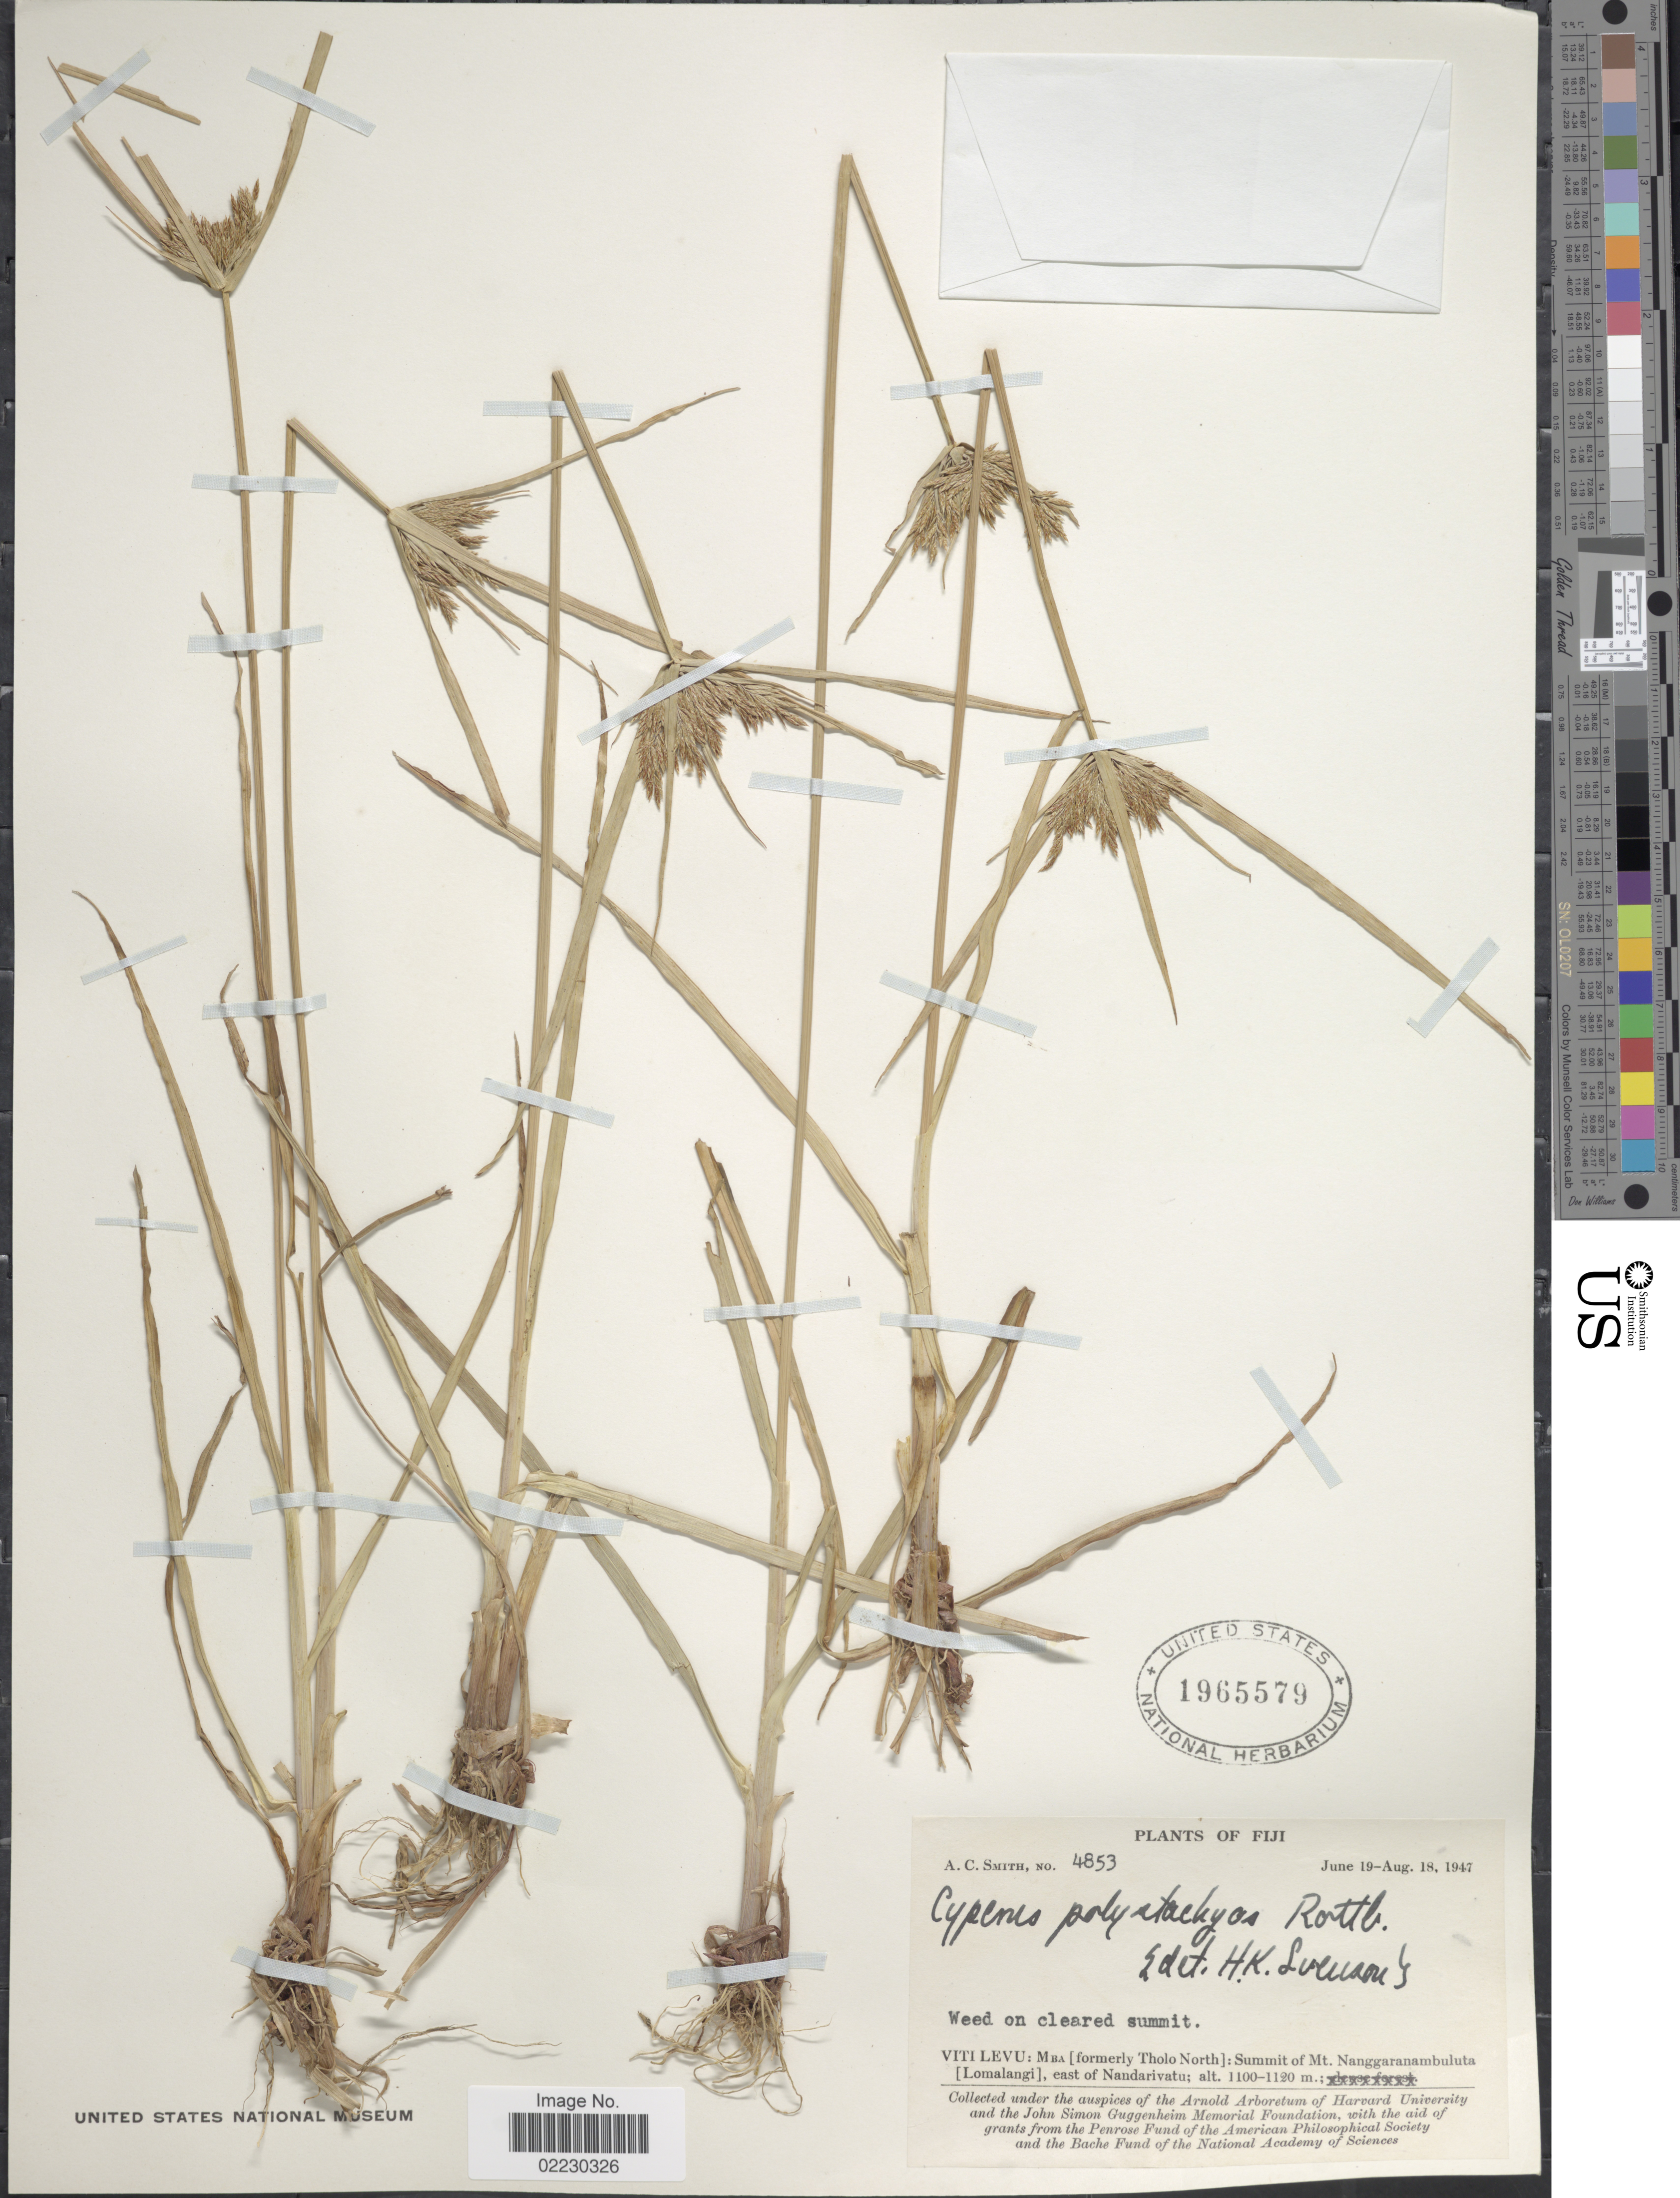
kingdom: Plantae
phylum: Tracheophyta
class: Liliopsida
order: Poales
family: Cyperaceae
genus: Cyperus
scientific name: Cyperus polystachyos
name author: Rottb.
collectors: A. C. Smith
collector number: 4853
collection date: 1947-06-19/1947-08-18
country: Fiji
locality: Weed on cleared summit, Viti Levu: MBA (formerly Tholo North): Summit of Mt. Nanggaranambuluta (Lomanlangi): east of Nandarivatu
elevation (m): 1100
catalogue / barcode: US 1965579